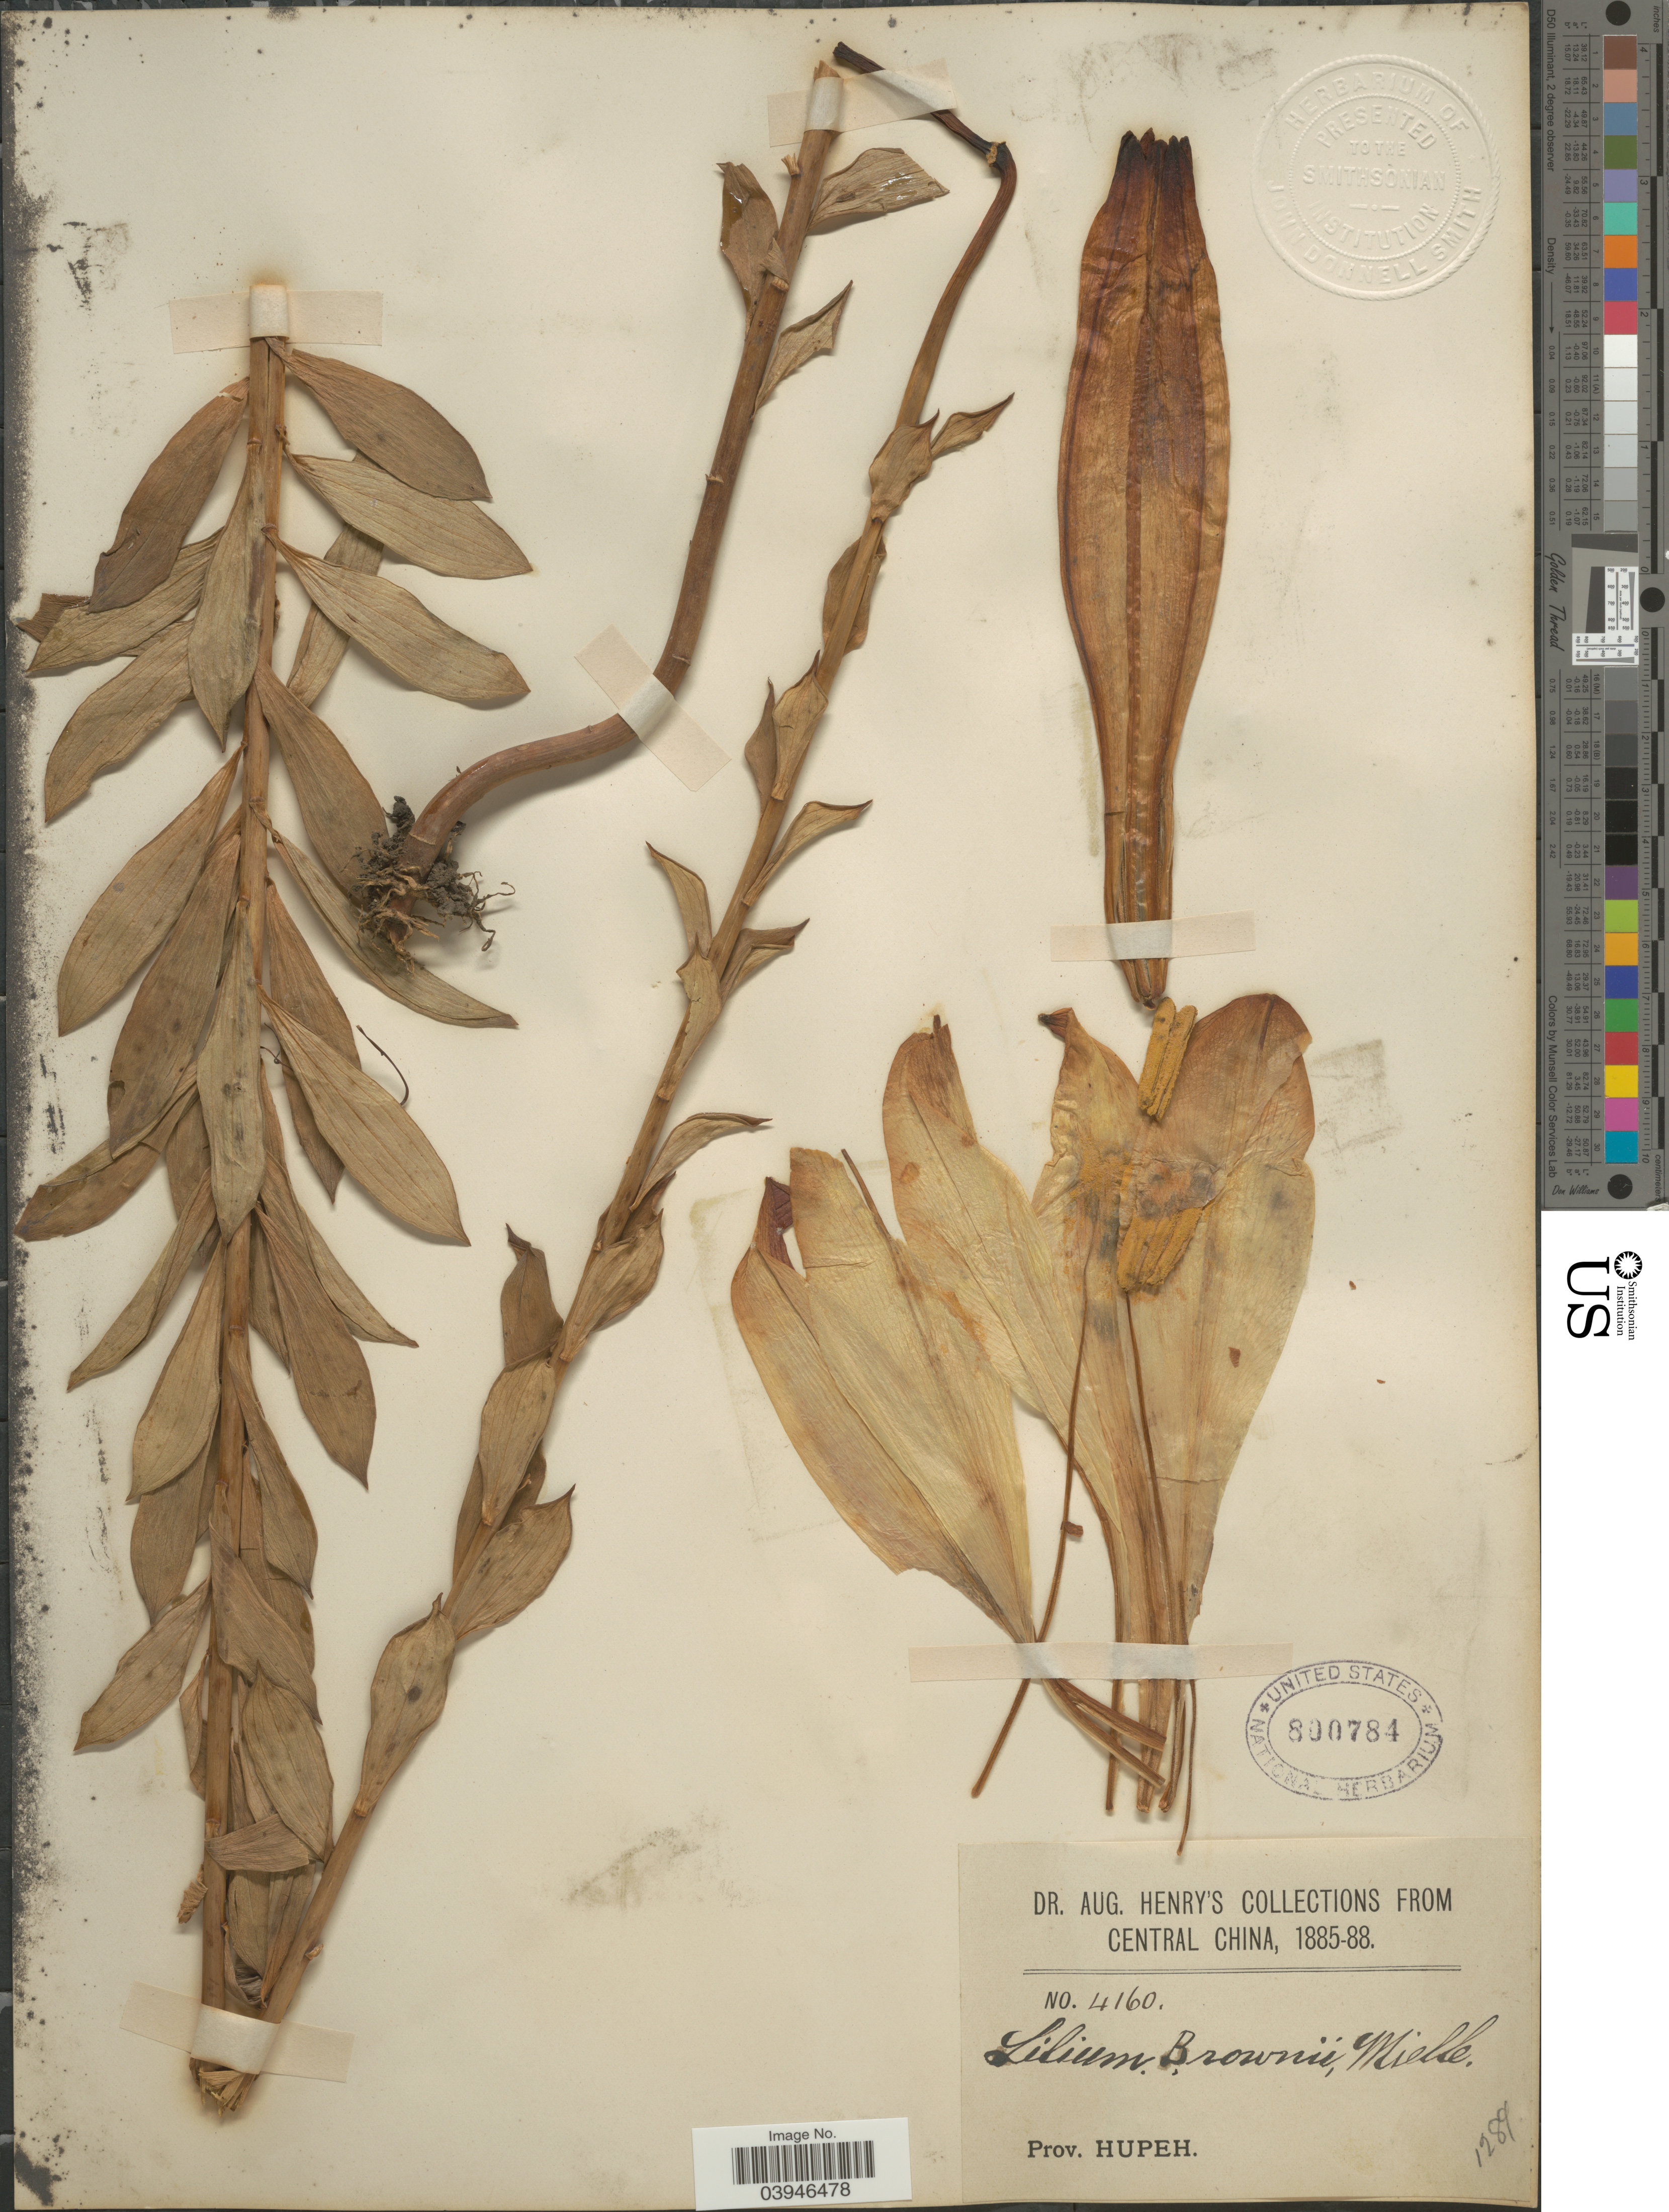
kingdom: Plantae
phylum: Tracheophyta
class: Liliopsida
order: Liliales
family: Liliaceae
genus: Lilium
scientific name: Lilium brownii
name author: F.E. Br. ex Miellez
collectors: A. Henry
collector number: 4160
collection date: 1885/1888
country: China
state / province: Hubei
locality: Central China. Prov. Hupeh.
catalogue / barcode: US 800784